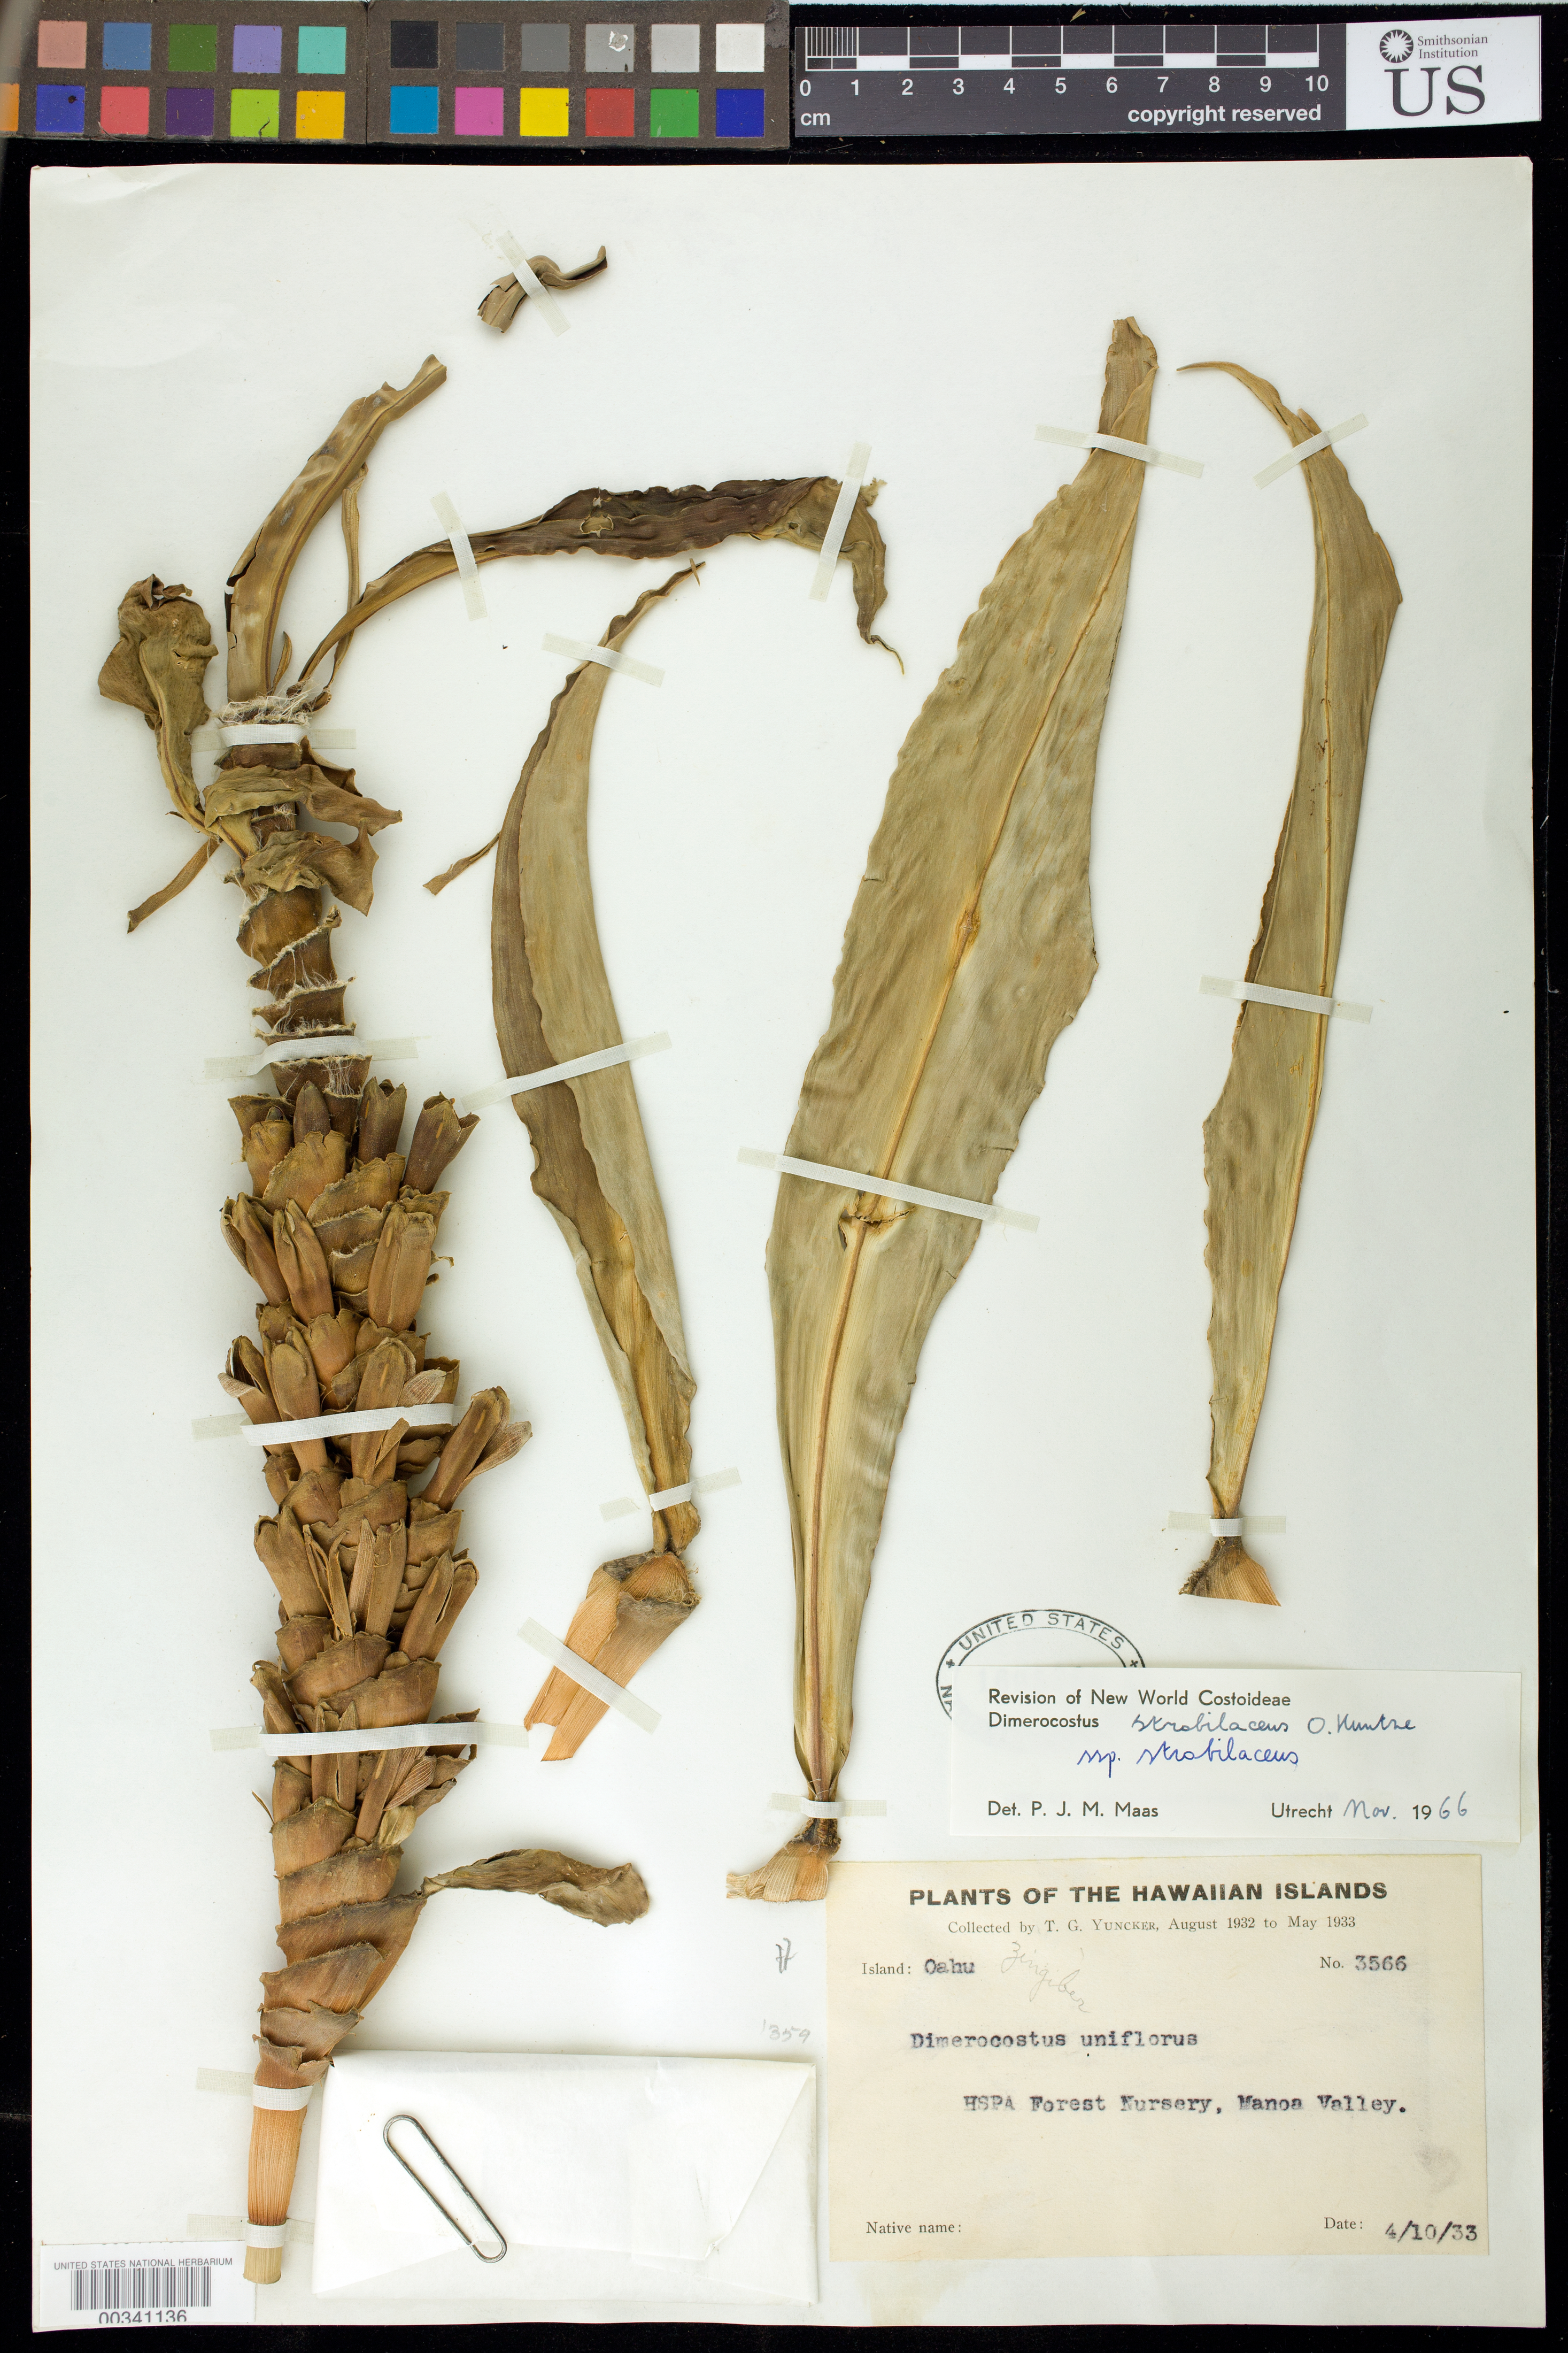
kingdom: Plantae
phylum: Tracheophyta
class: Liliopsida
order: Zingiberales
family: Costaceae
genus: Dimerocostus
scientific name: Dimerocostus strobilaceus subsp. strobilaceus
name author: Kuntze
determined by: Maas, Paul J. M.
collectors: T. G. Yuncker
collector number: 3566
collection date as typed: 10 Apr 1933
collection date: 1933-04-10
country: United States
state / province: Hawaii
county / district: Honolulu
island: Oahu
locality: Plants of the hawaiian islands, hspa forest nusery, Manoa Valley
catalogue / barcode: US 1605366